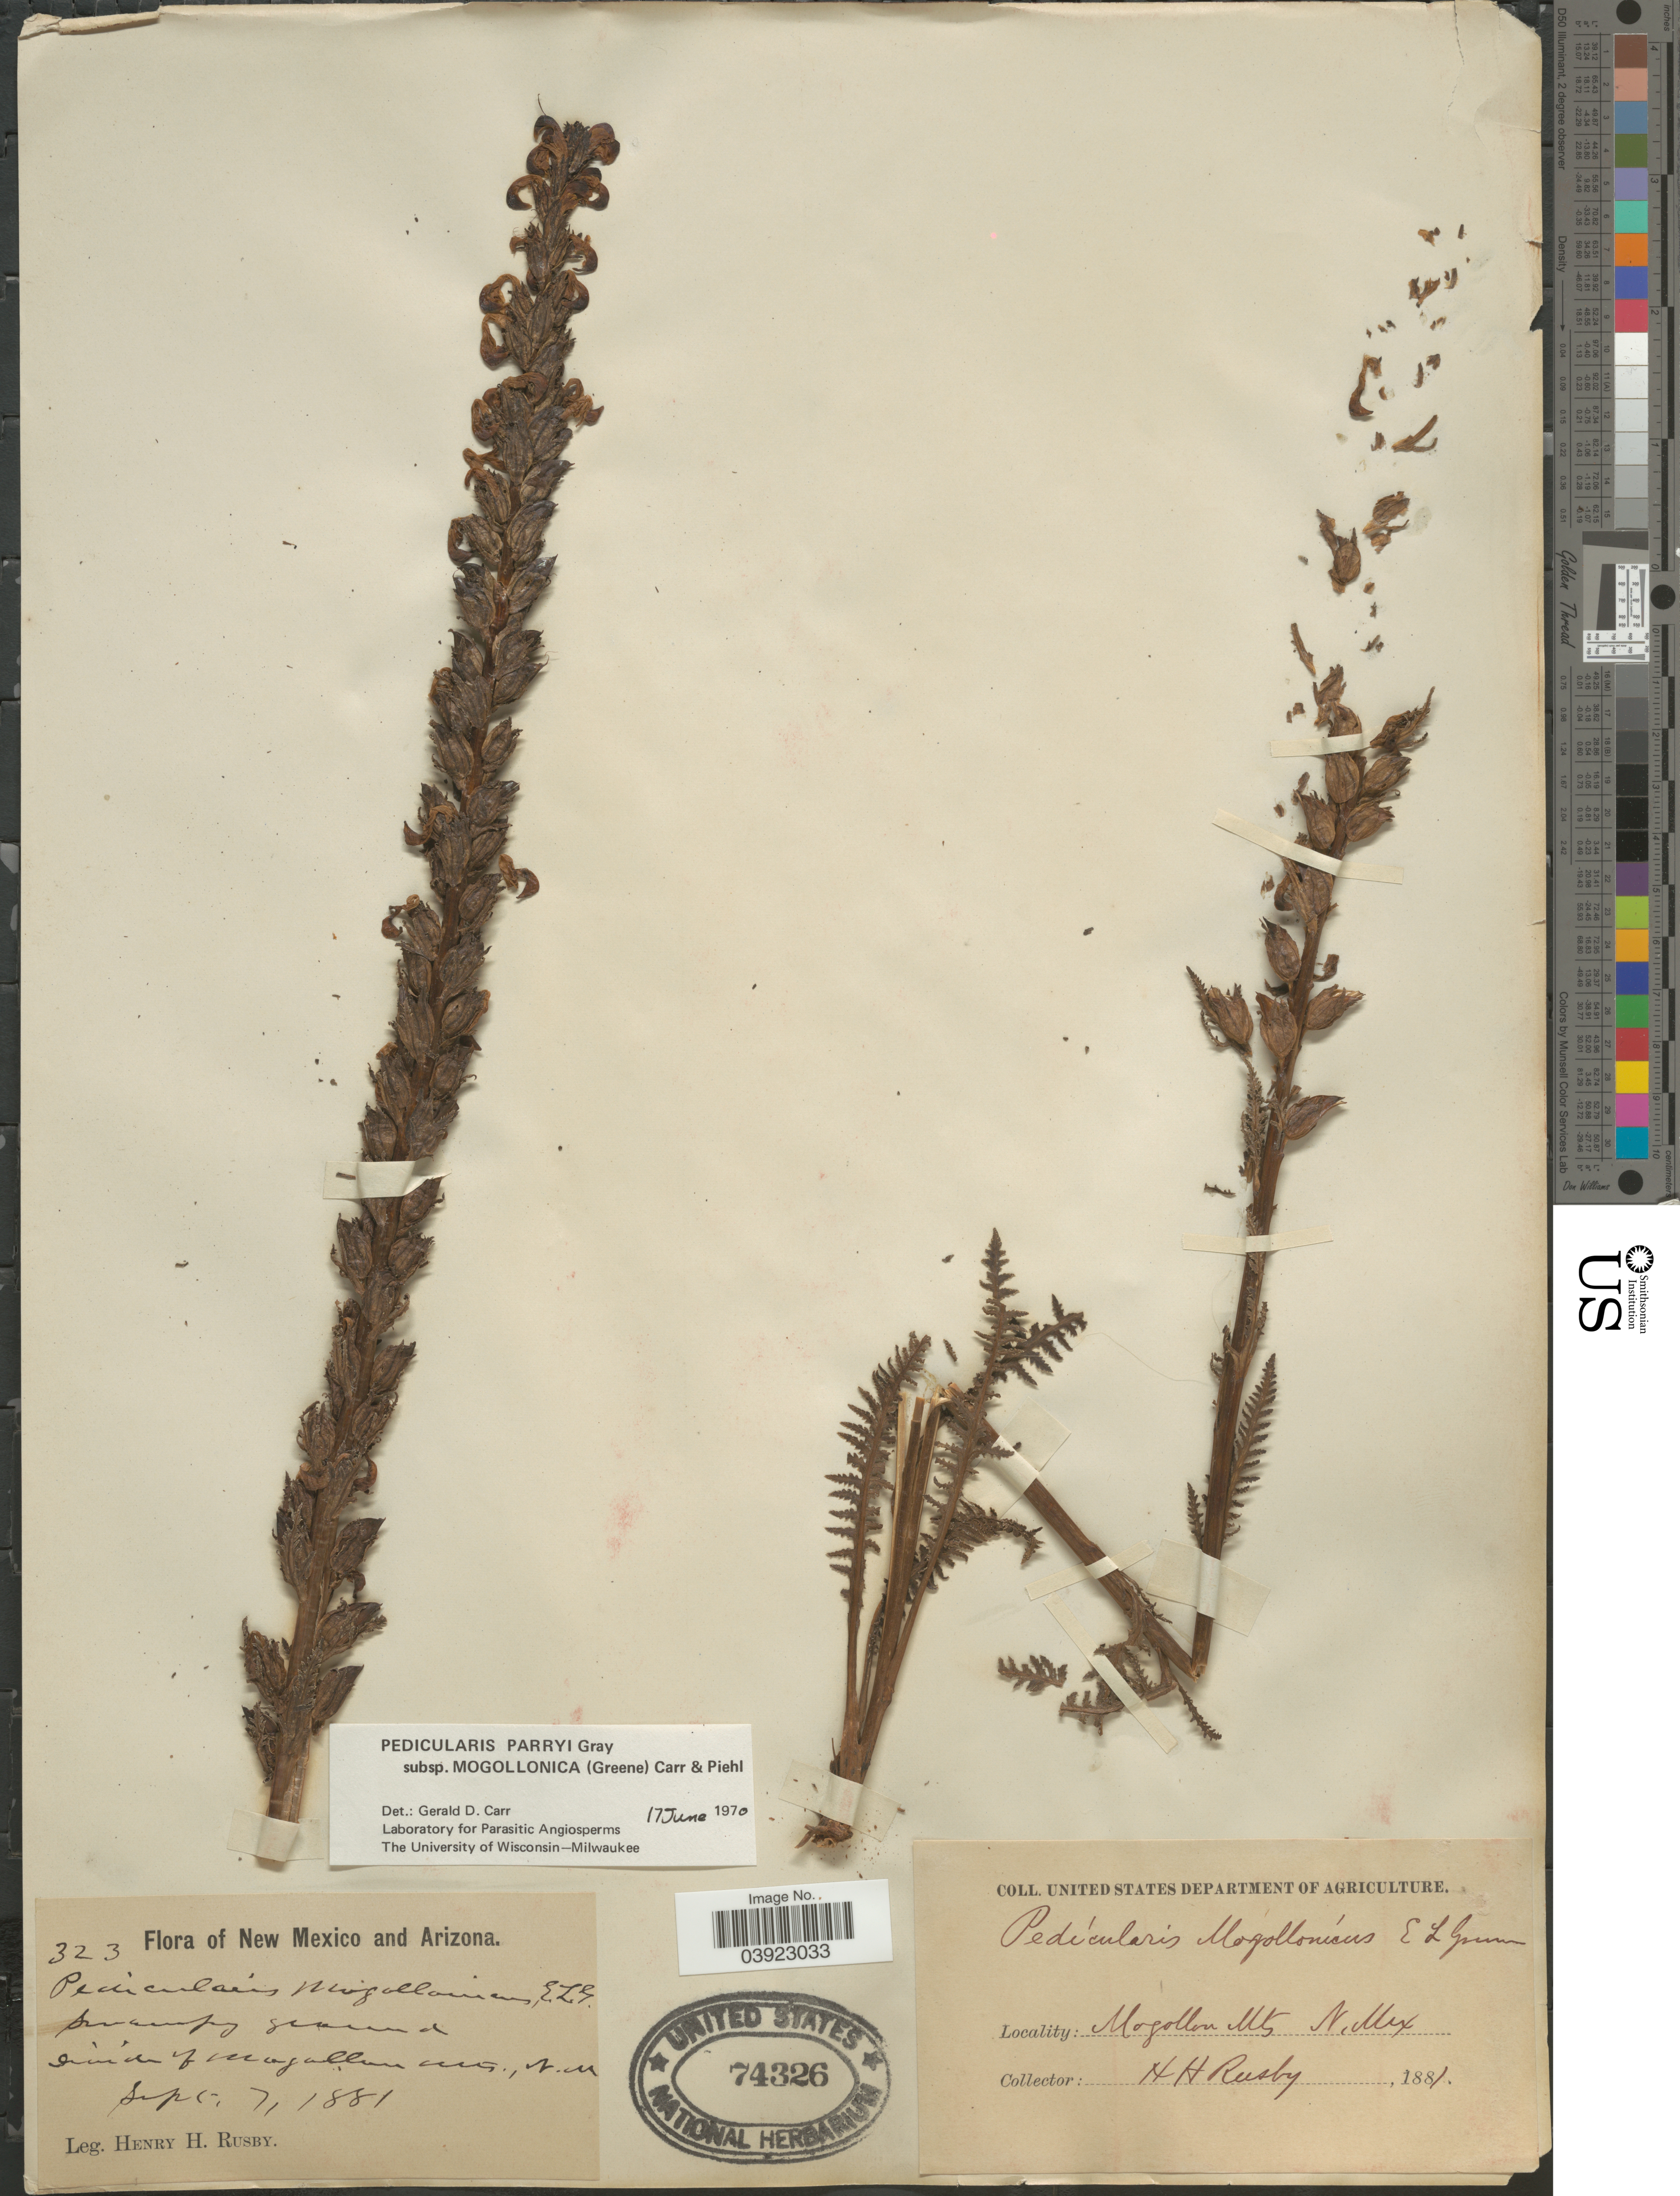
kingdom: Plantae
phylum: Tracheophyta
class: Magnoliopsida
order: Lamiales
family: Orobanchaceae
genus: Pedicularis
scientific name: Pedicularis parryi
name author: A. Gray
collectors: H. H. Rusby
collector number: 323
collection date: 1881-09-07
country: United States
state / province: New Mexico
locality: Swampy ground. Mogollon Mts.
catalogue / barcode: US 74326